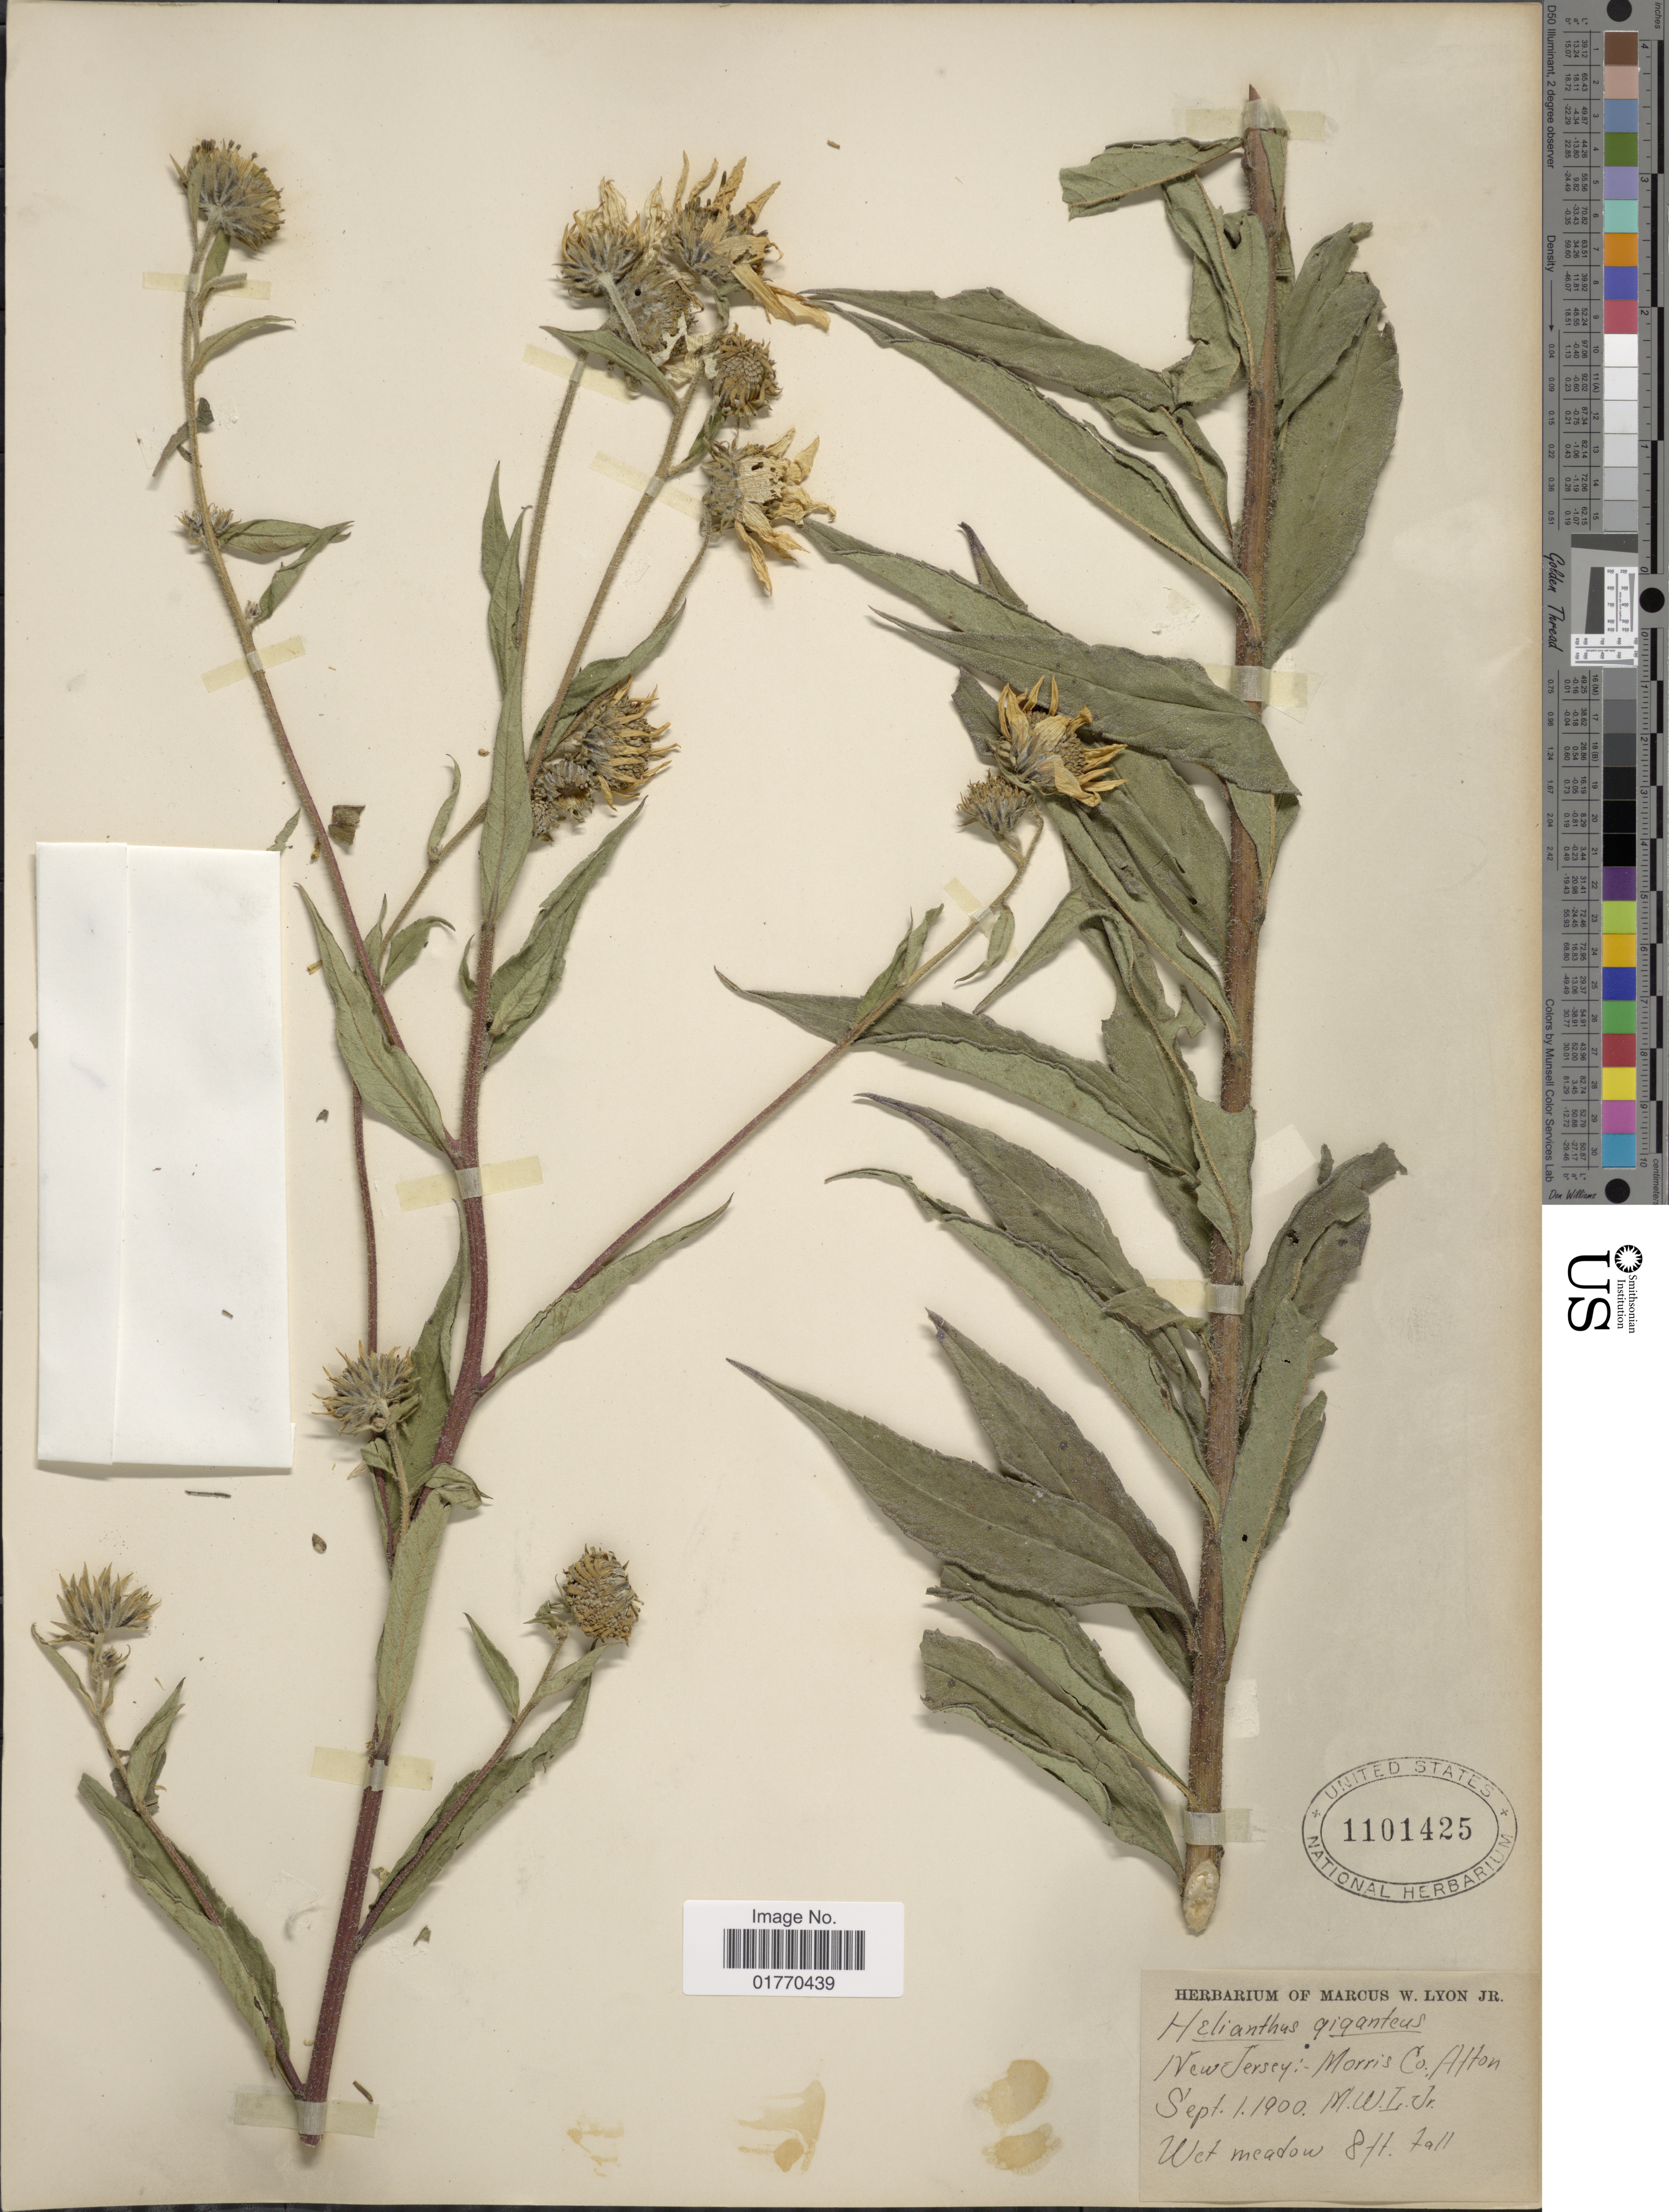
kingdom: Plantae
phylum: Tracheophyta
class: Magnoliopsida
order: Asterales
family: Asteraceae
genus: Helianthus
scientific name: Helianthus giganteus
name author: L.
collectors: M. W. Lyon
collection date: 1900-09-01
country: United States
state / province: New Jersey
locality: Morris Co., Alton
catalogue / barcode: US 1101425